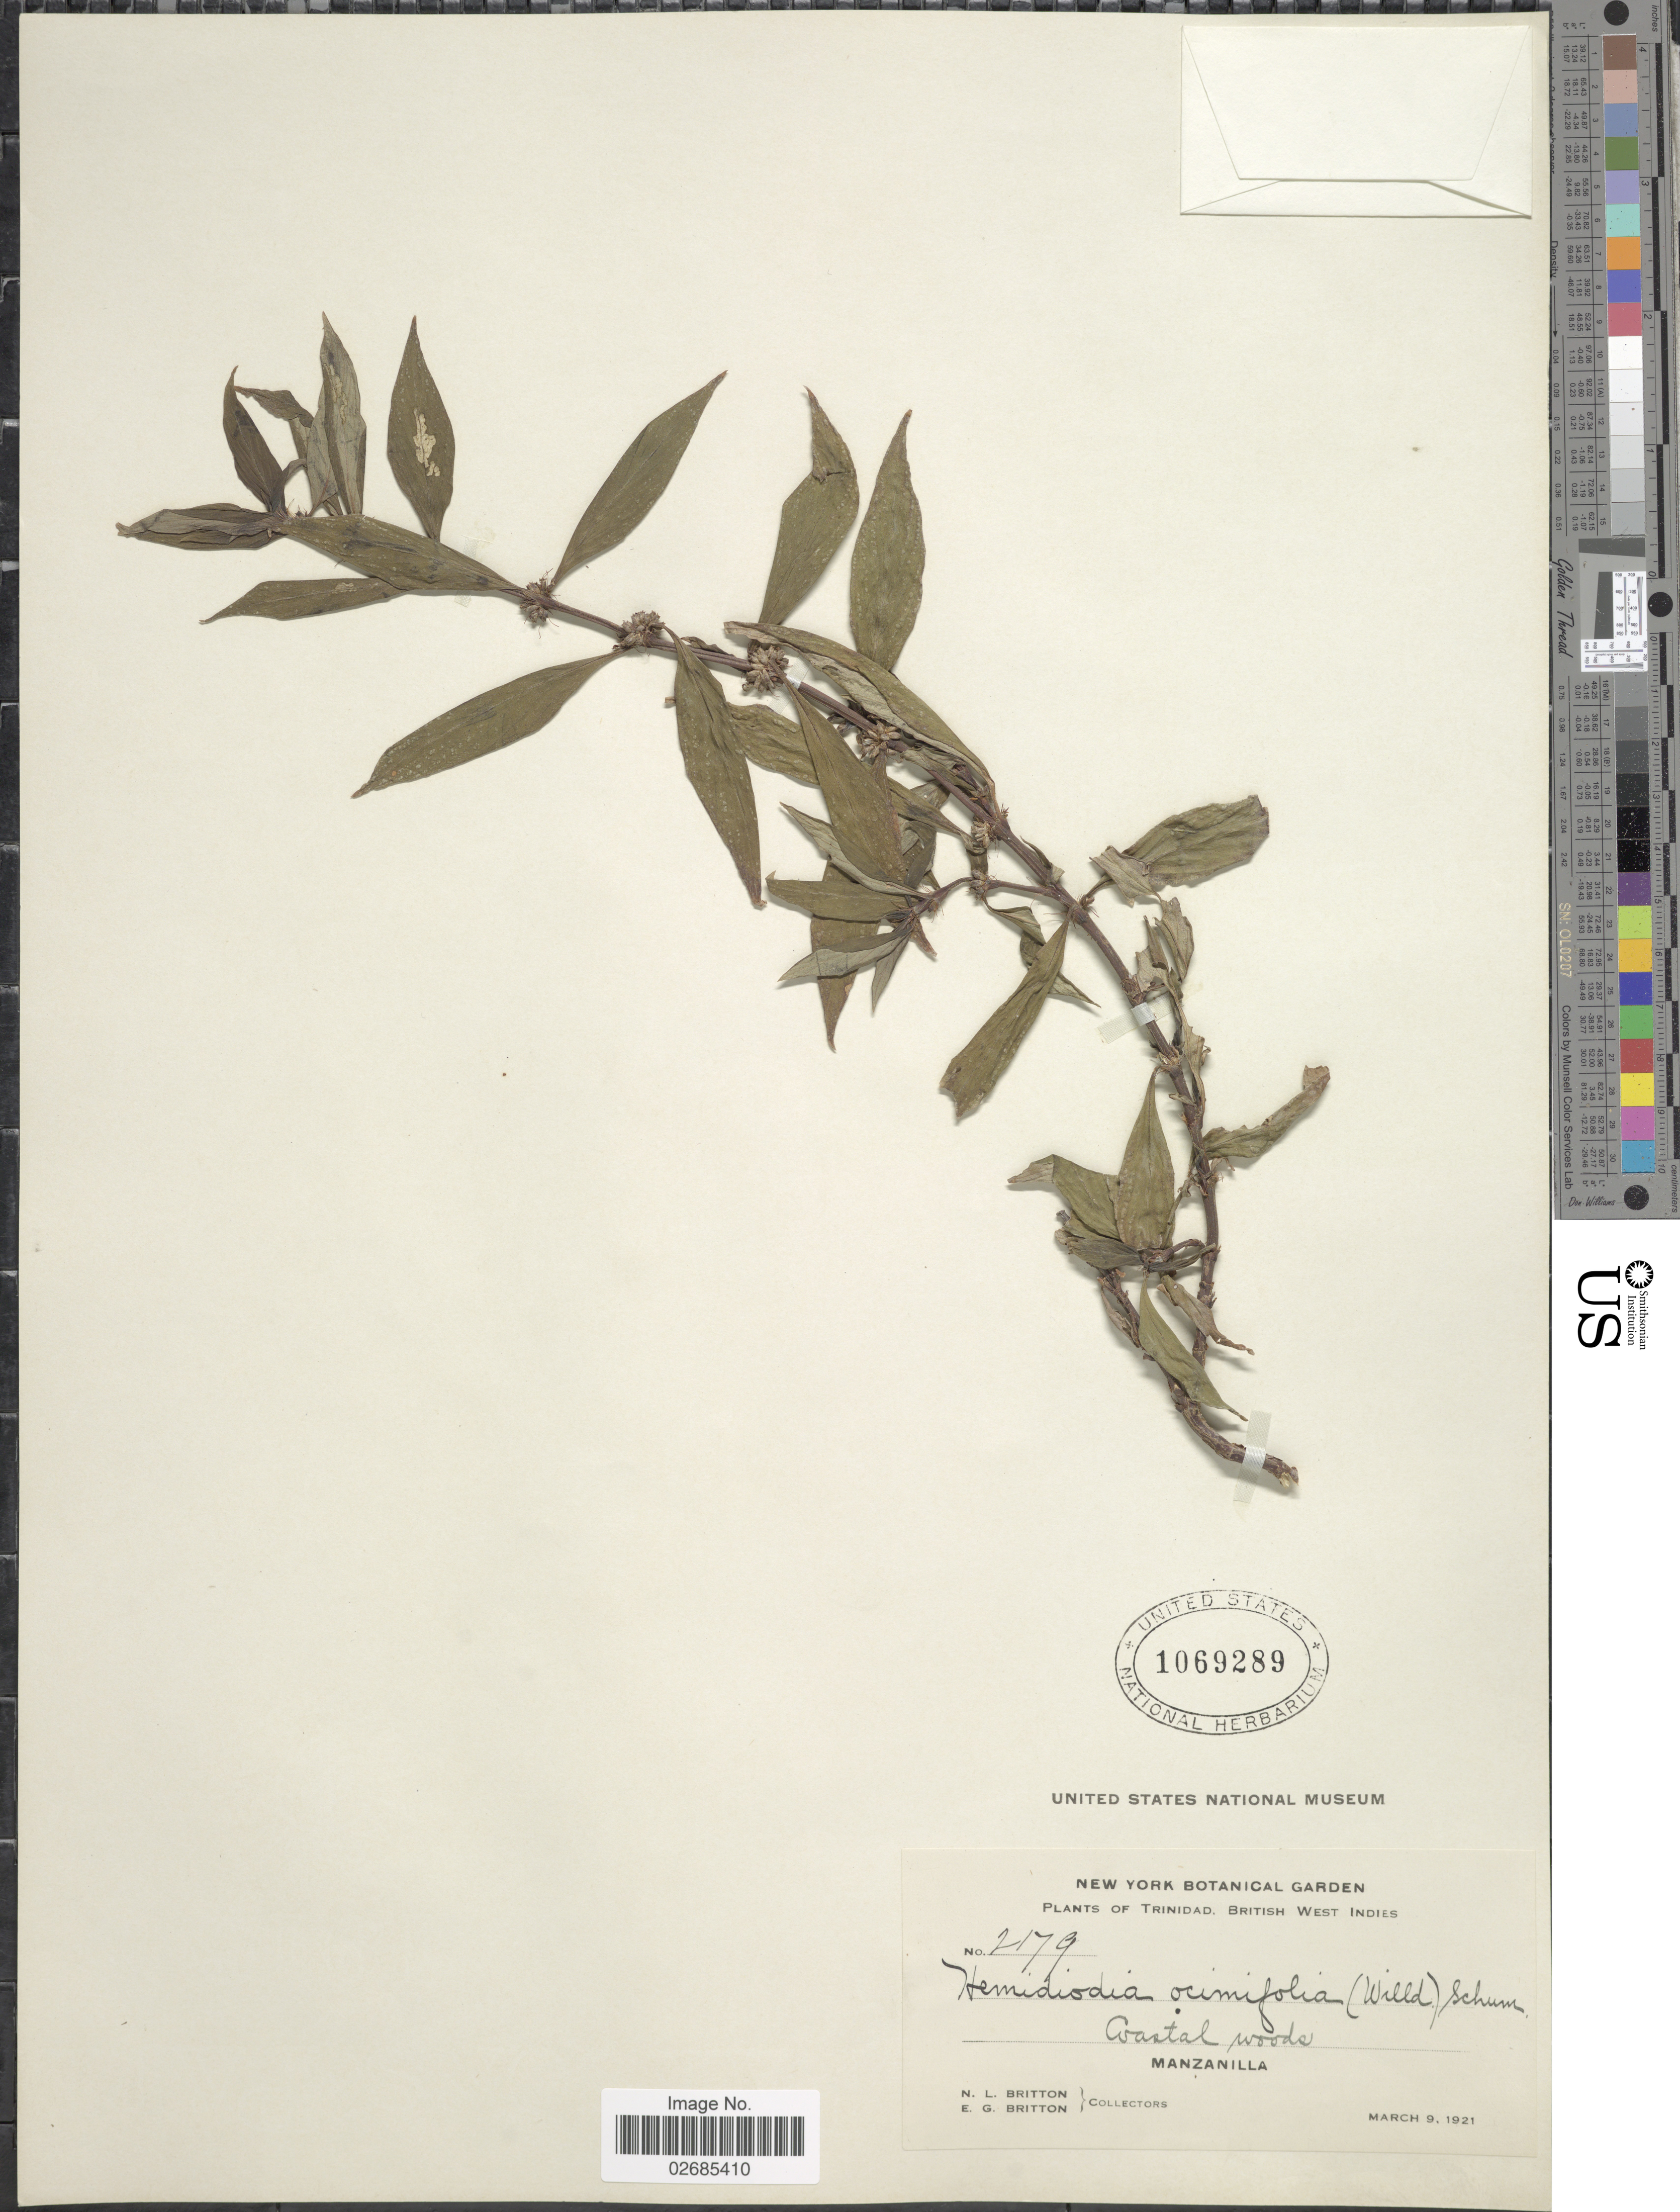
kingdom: Plantae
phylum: Tracheophyta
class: Magnoliopsida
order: Gentianales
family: Rubiaceae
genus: Hemidiodia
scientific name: Hemidiodia ocimifolia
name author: (Willd.) K. Schum.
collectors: N. Britton & E. G. Britton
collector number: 2179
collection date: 1921-03-09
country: Trinidad and Tobago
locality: Trinidad, British West Indies. Manzanilla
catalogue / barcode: US 1069289